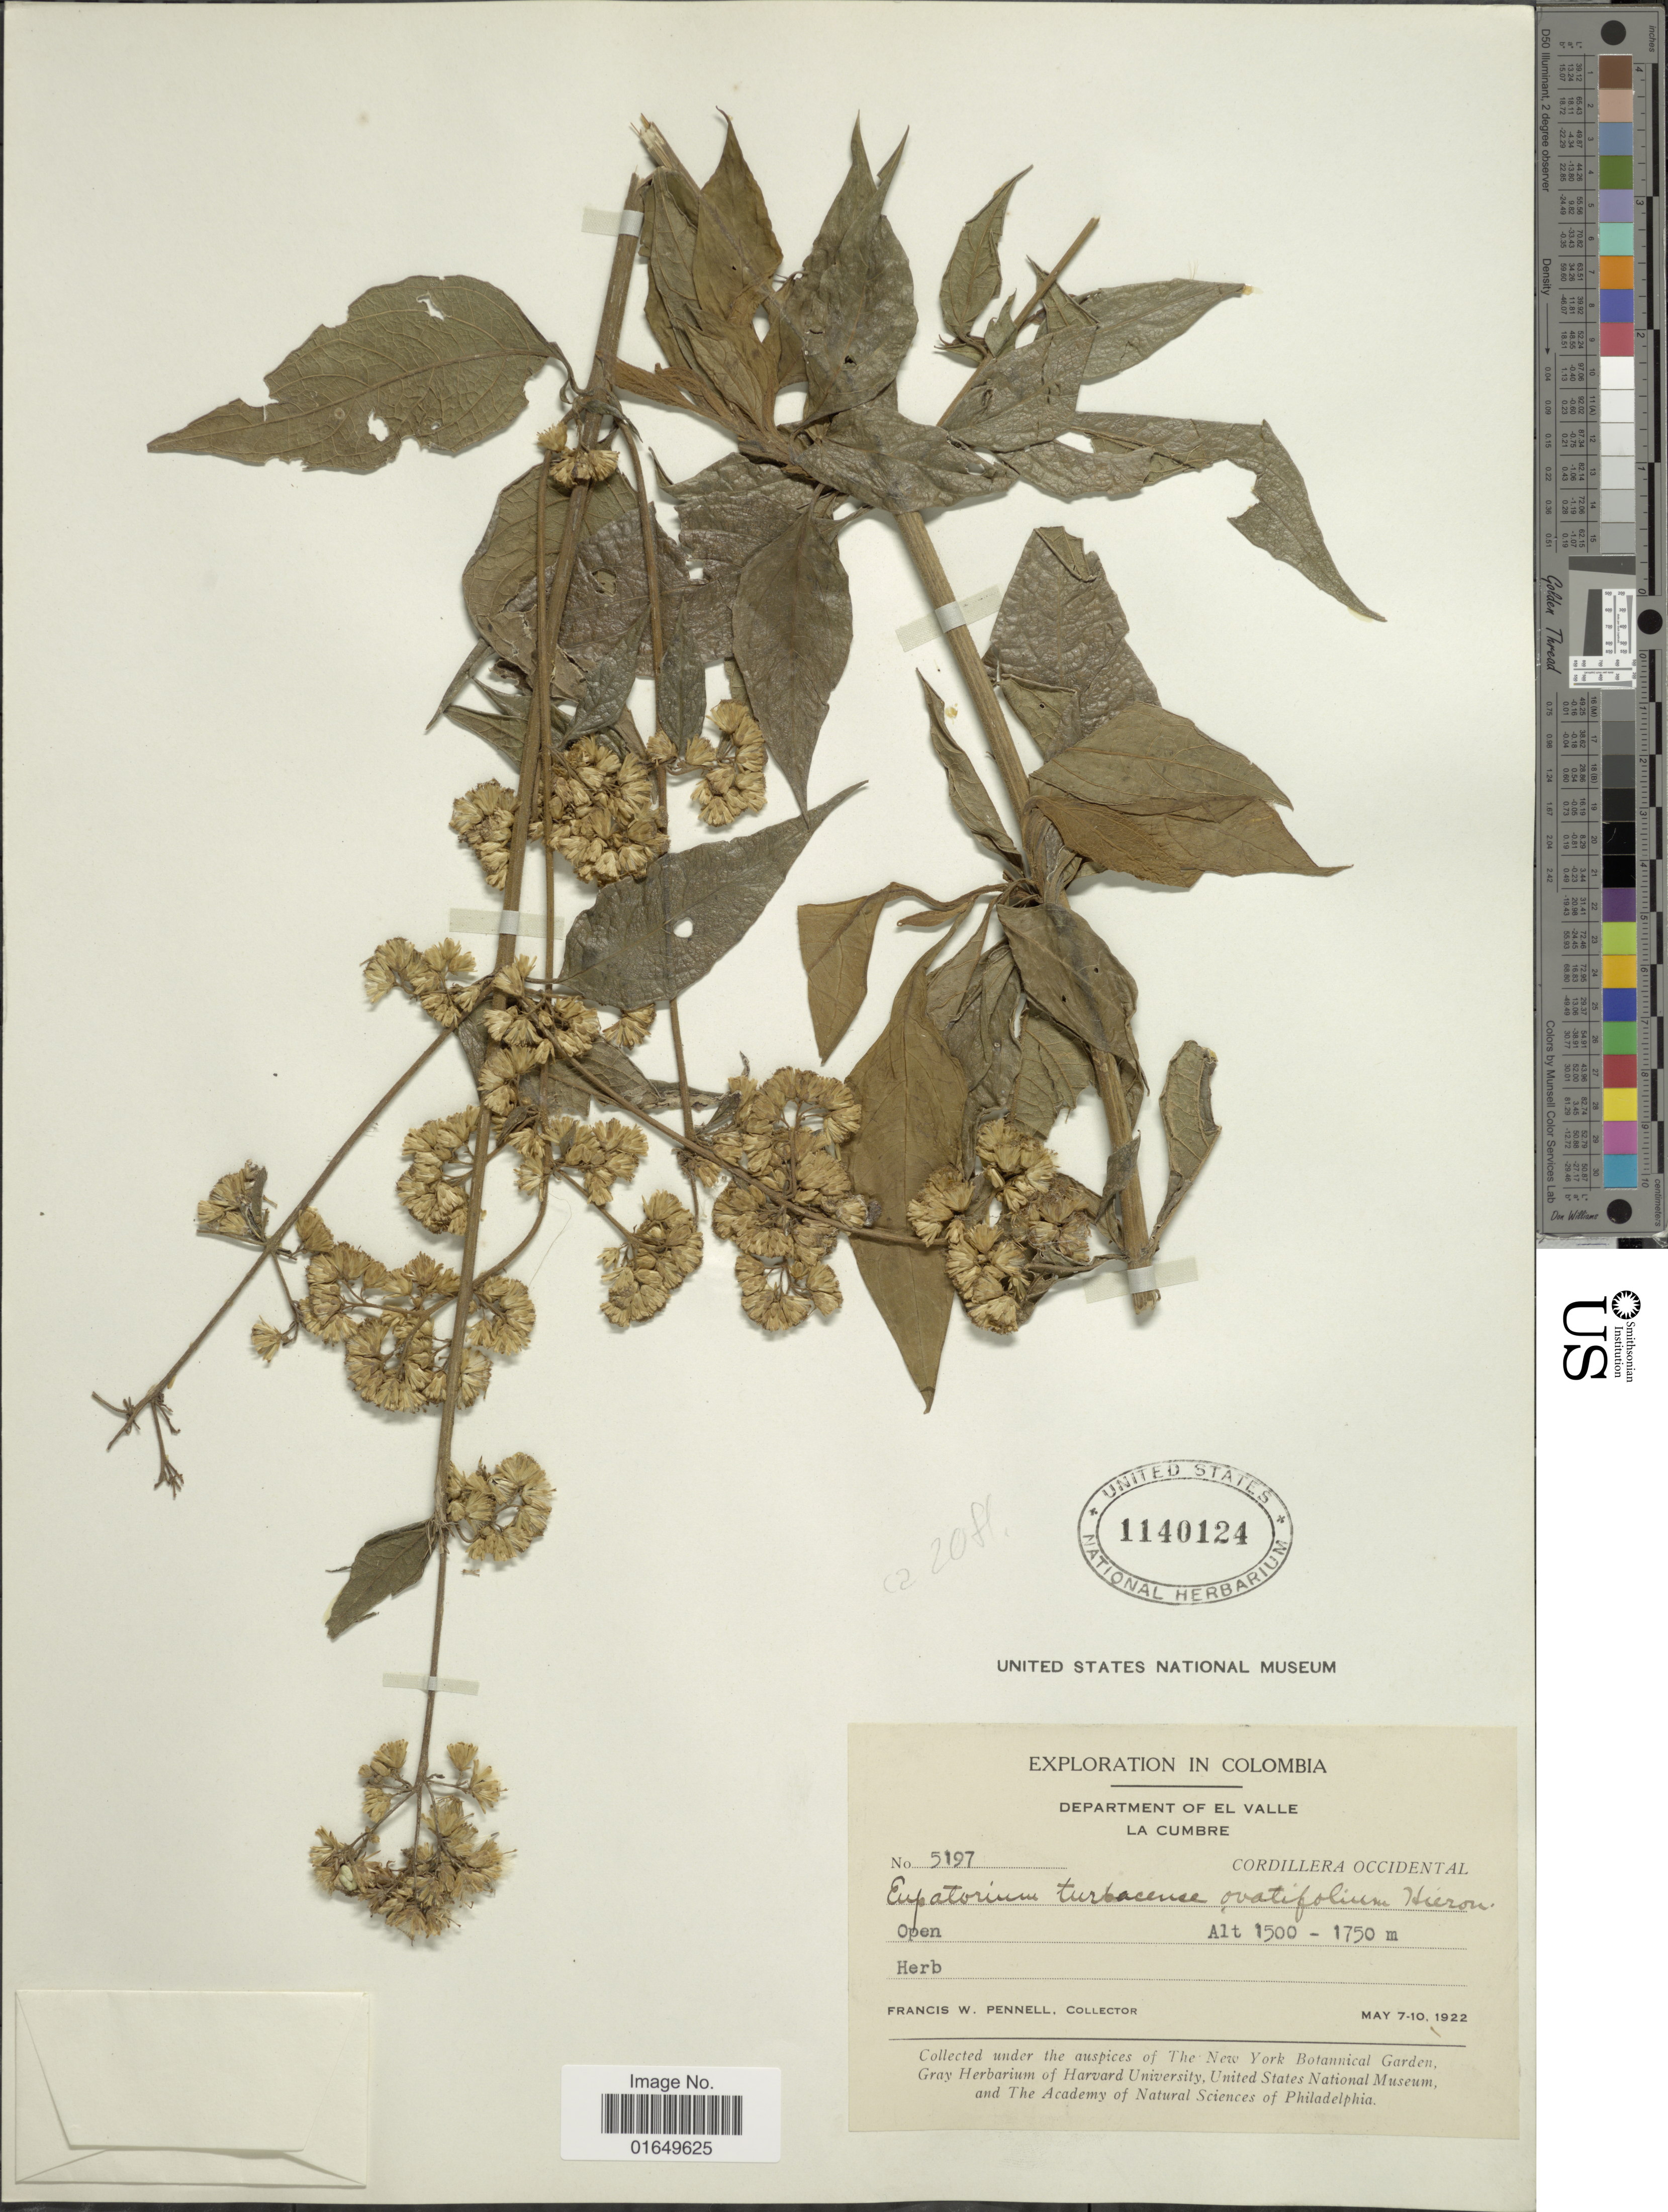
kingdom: Plantae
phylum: Tracheophyta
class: Magnoliopsida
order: Asterales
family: Asteraceae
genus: Ayapana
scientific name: Ayapana turbacensis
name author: (Hieron.) R.M. King & H. Rob.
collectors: F. W. Pennell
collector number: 5197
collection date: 1922-05-07/1922-05-10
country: Colombia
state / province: Valle del Cauca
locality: Department of El Valle. La Cumbre. Cordillera Occidental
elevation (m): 1500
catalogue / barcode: US 1140124